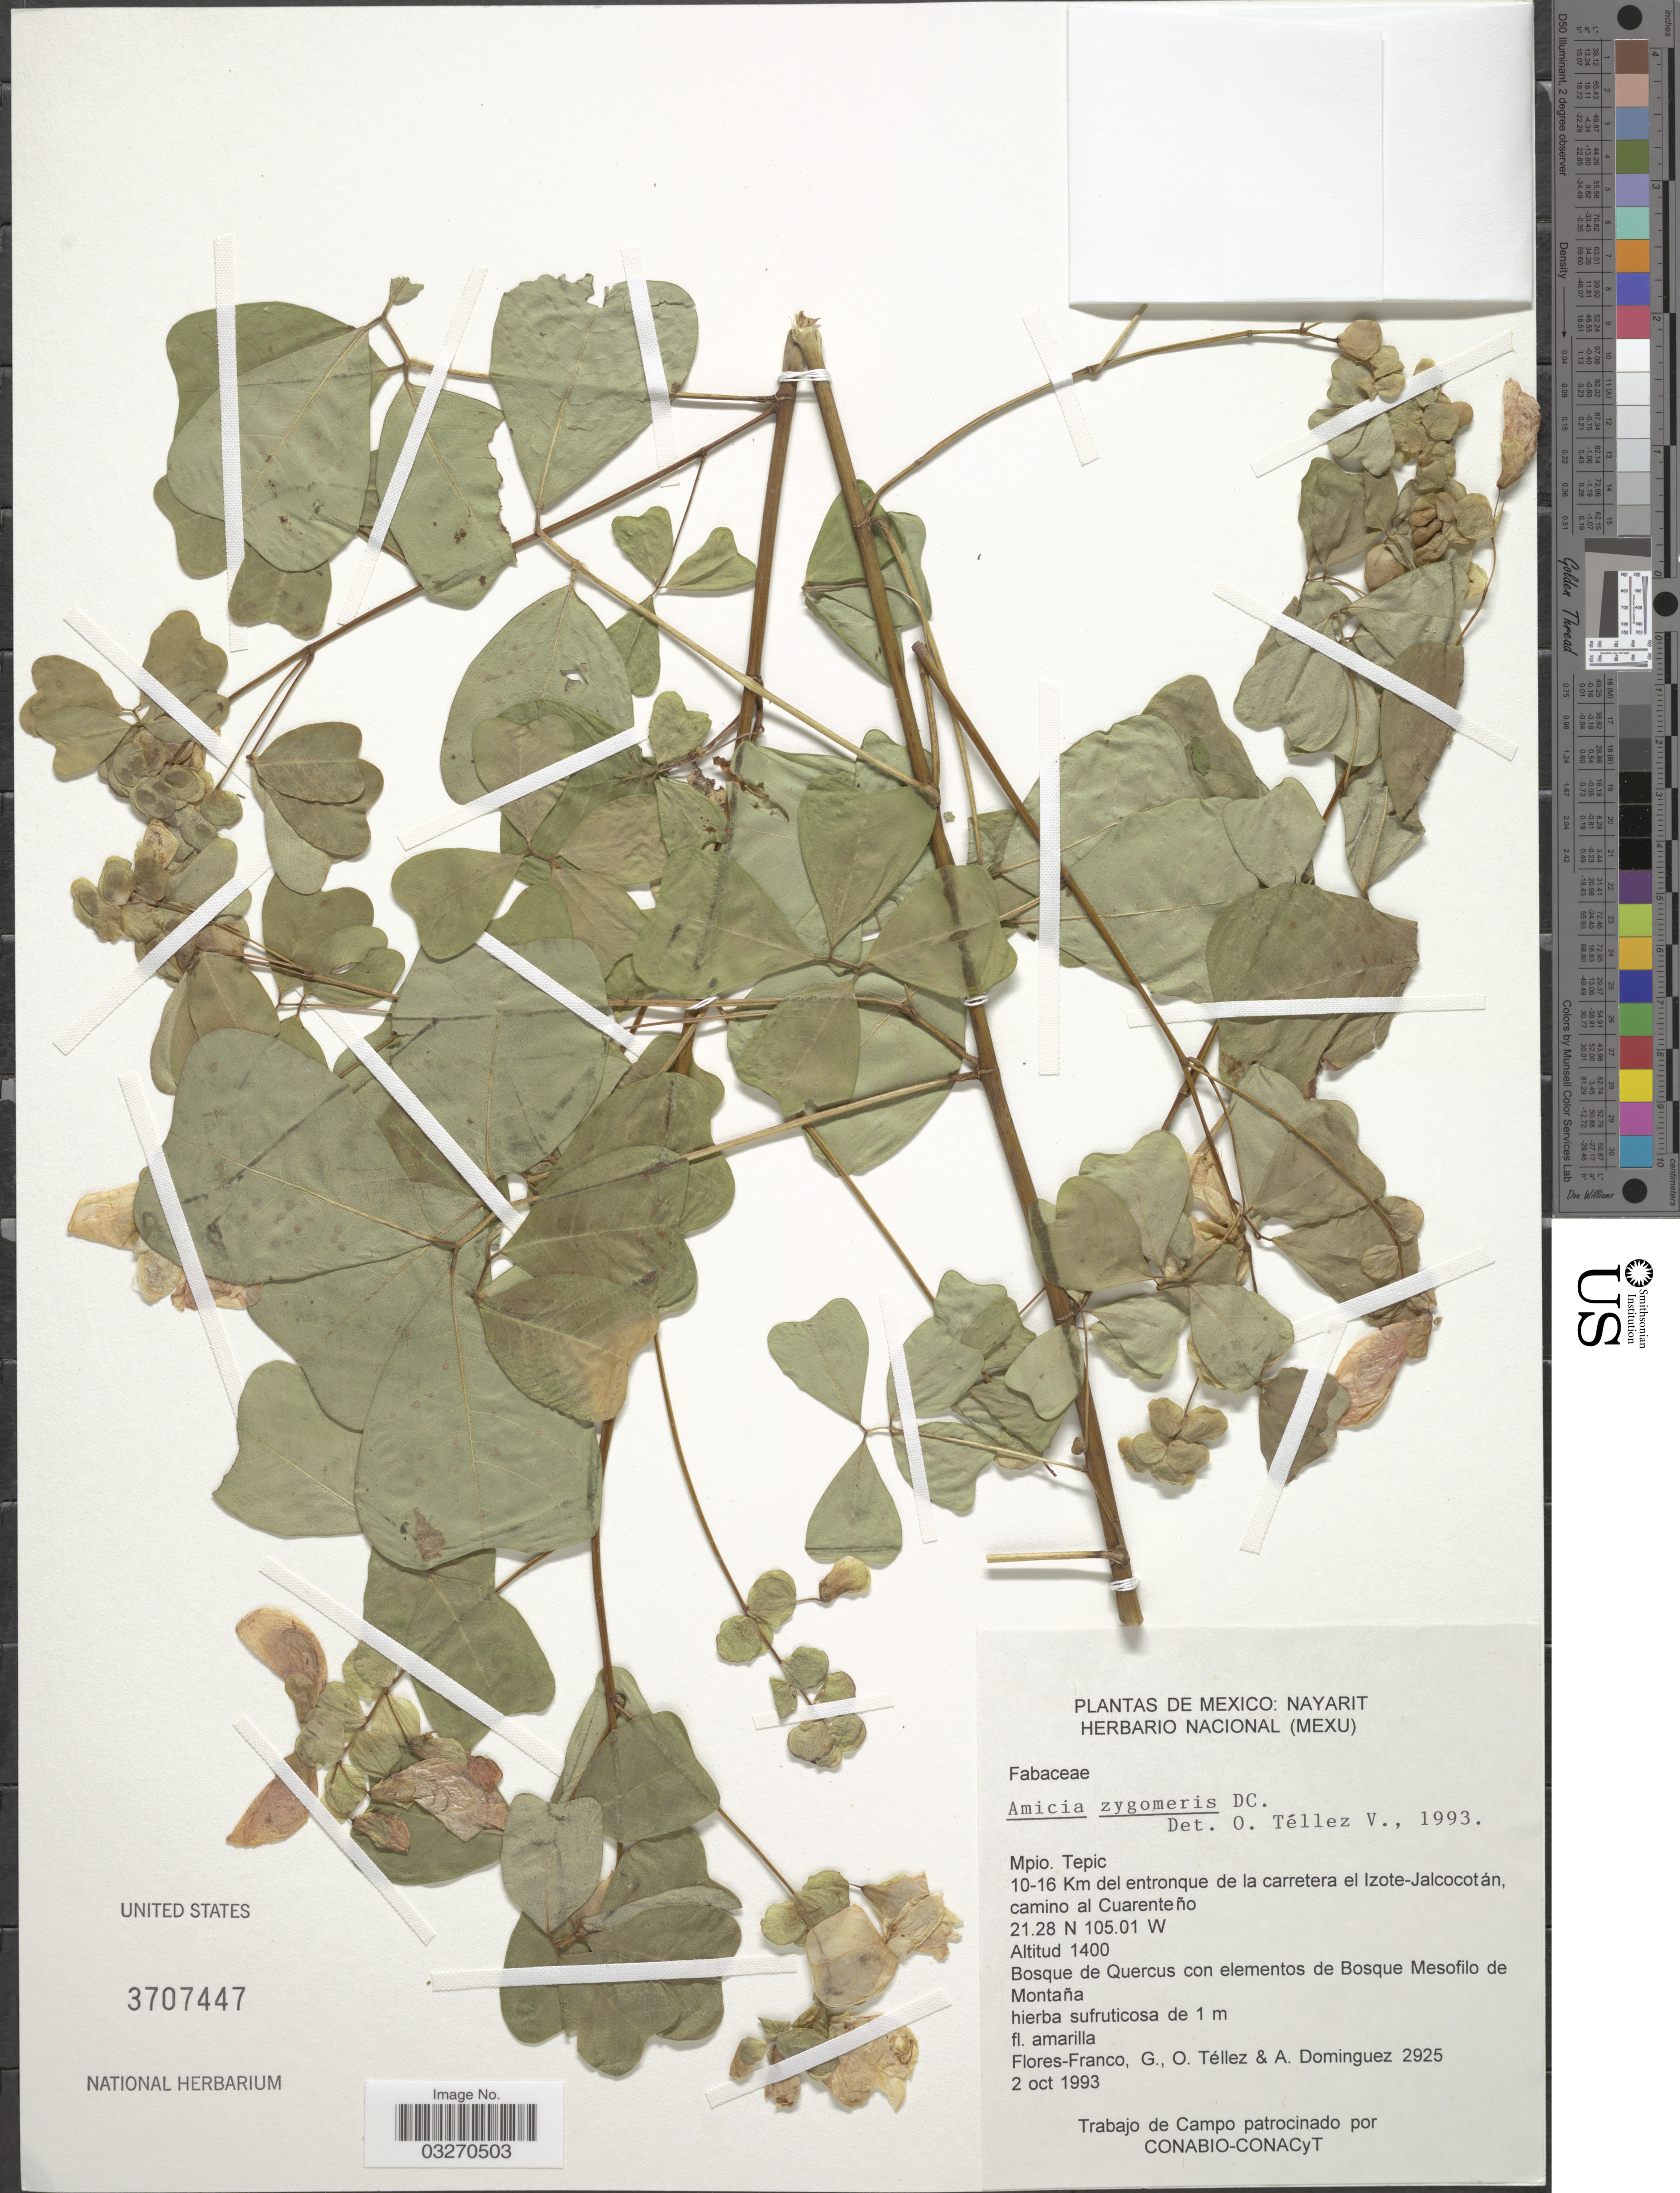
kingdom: Plantae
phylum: Tracheophyta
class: Magnoliopsida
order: Fabales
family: Fabaceae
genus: Amicia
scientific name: Amicia zygomeris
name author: DC.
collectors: G. Flores F., O. Tellez & A. Dominguez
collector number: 2925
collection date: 1993-10-02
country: Mexico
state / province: Nayarit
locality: Mpio. Tepic. 10-16 Km del entronque de la carretera el Izote-Jalcocotán, camino al Cuarenteño.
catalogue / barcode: US 3707447